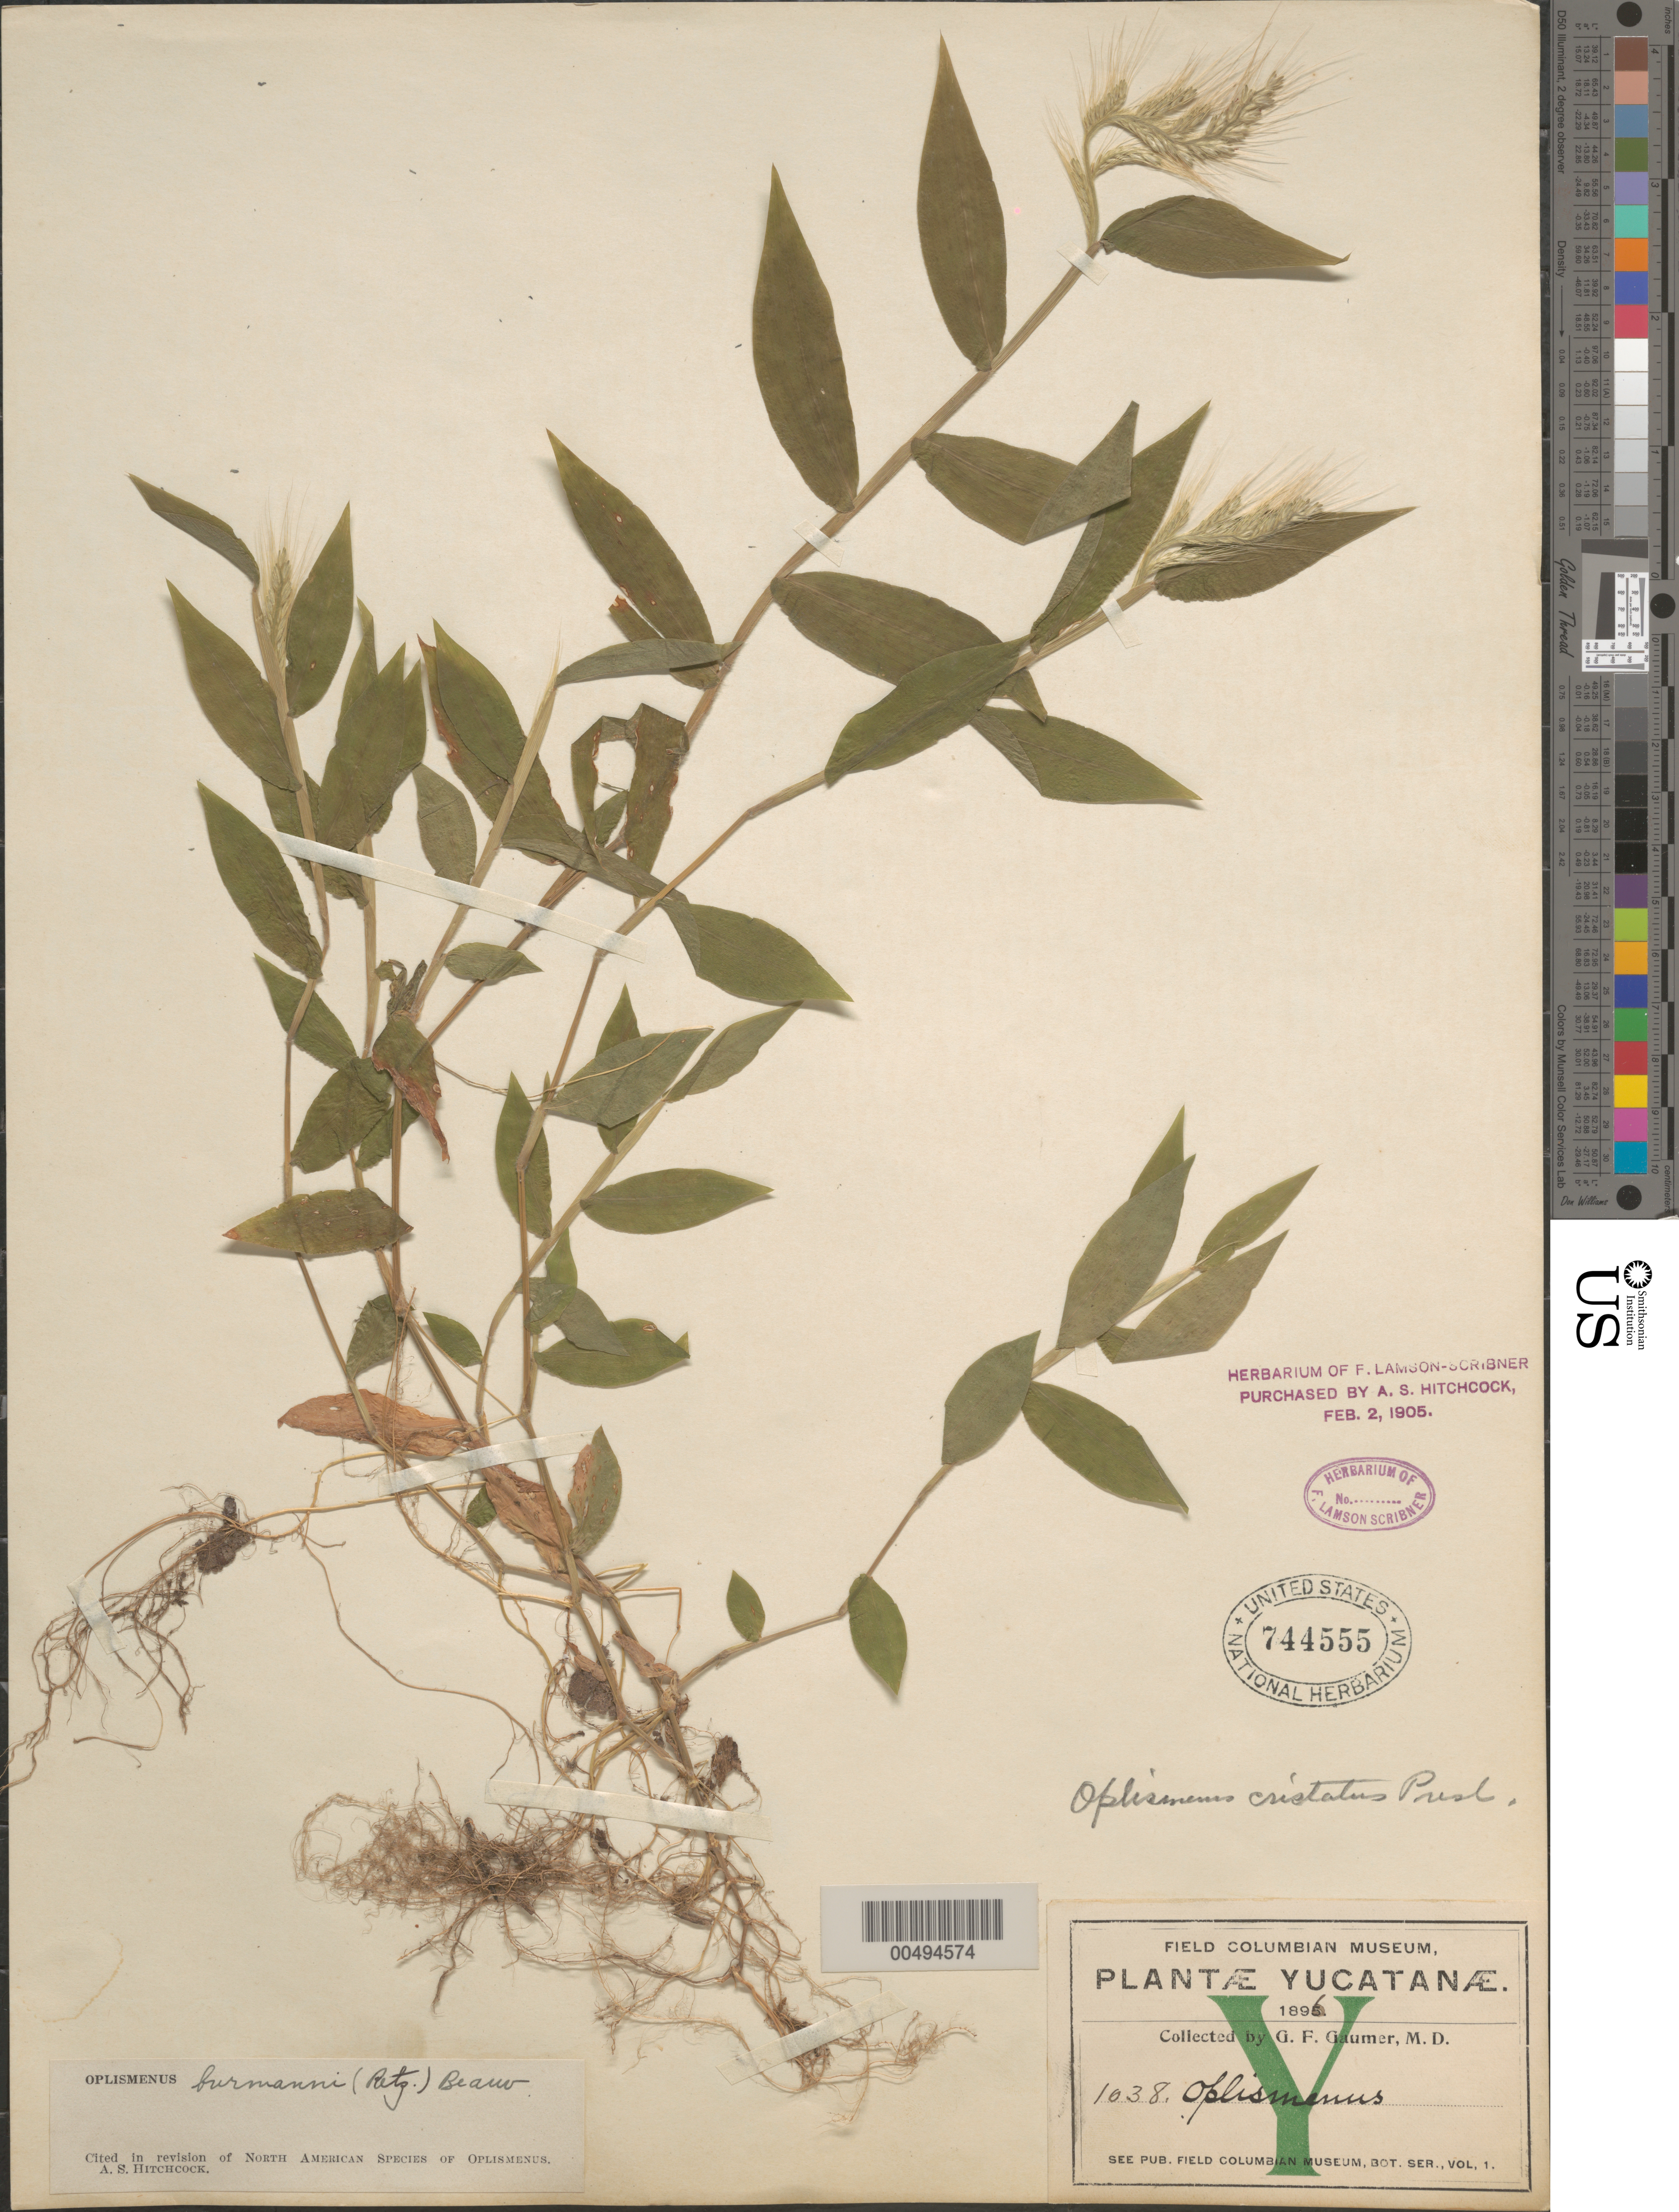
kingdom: Plantae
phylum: Tracheophyta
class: Liliopsida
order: Poales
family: Poaceae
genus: Oplismenus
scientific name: Oplismenus burmannii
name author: (Retz.) P. Beauv.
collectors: G. F. Gaumer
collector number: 1038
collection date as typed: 1896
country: Mexico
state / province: Yucatan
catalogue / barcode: US 744555